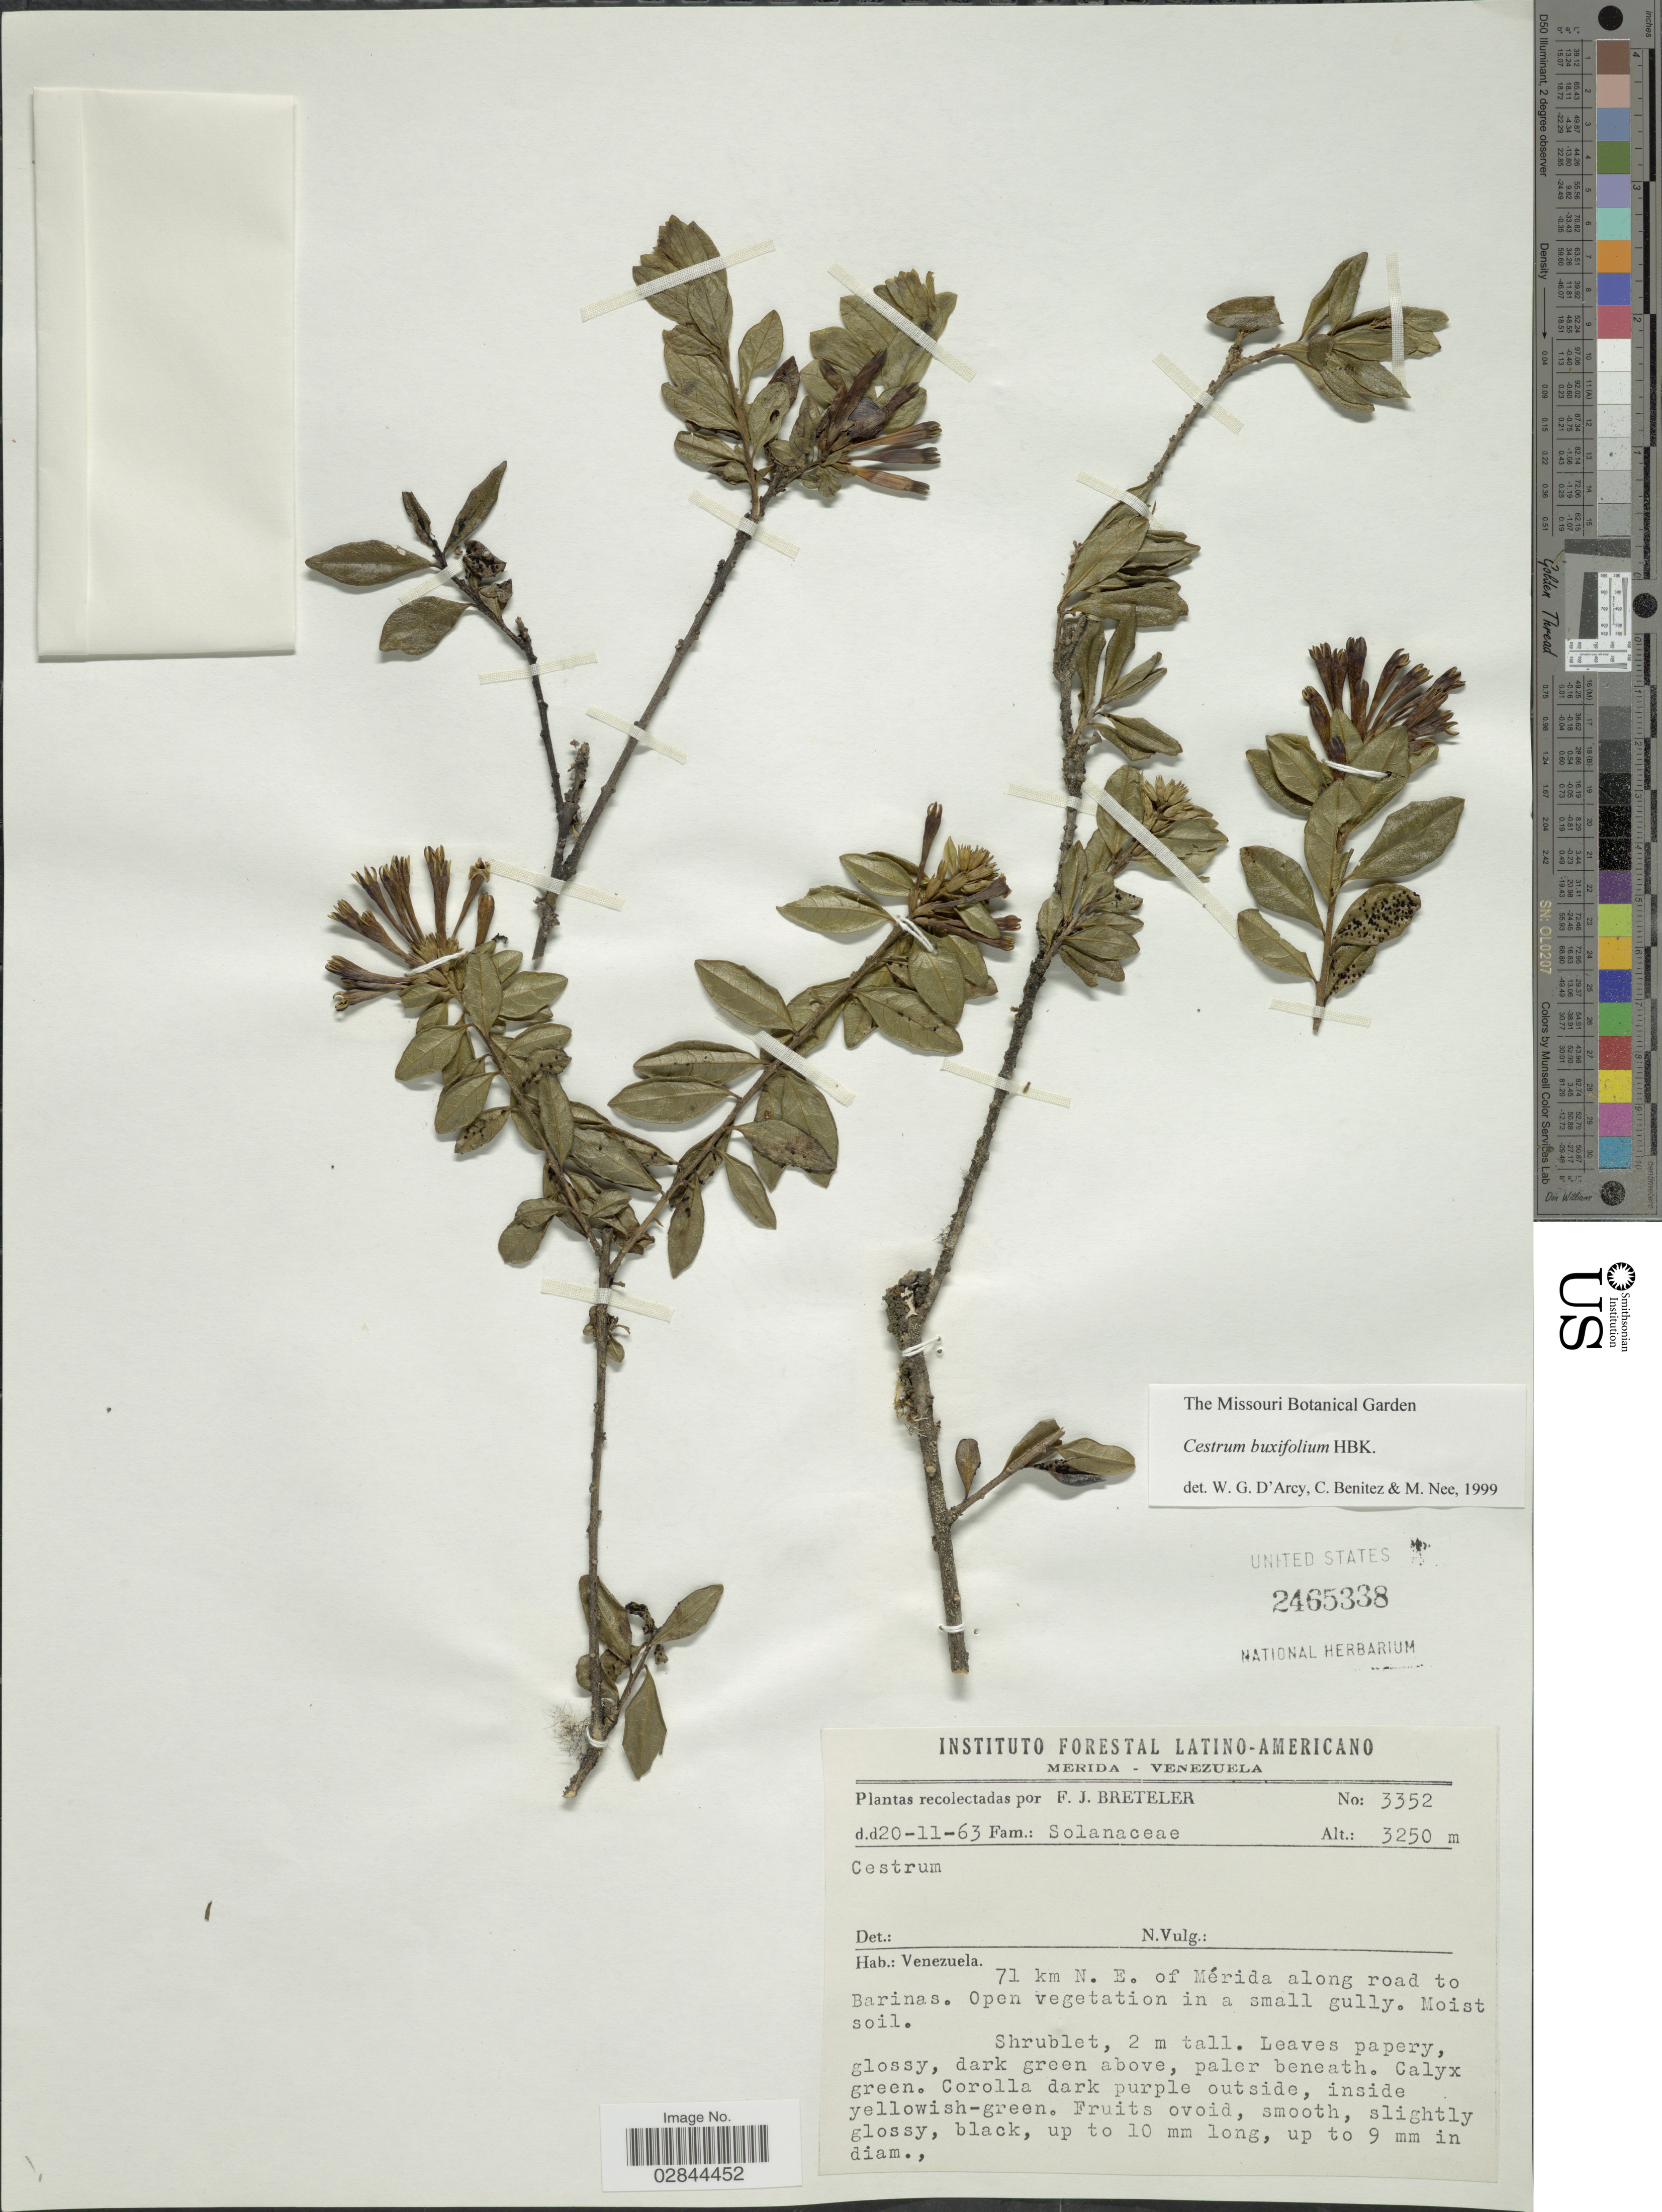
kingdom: Plantae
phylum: Tracheophyta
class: Magnoliopsida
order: Solanales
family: Solanaceae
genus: Cestrum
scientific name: Cestrum buxifolium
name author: Kunth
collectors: F. J. Breteler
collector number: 3352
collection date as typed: Transcribed d/m/y: 20/11/63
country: Venezuela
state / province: Mérida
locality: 71 km N. E. of Mérida along road to Barinas.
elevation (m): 3250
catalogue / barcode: US 2465338